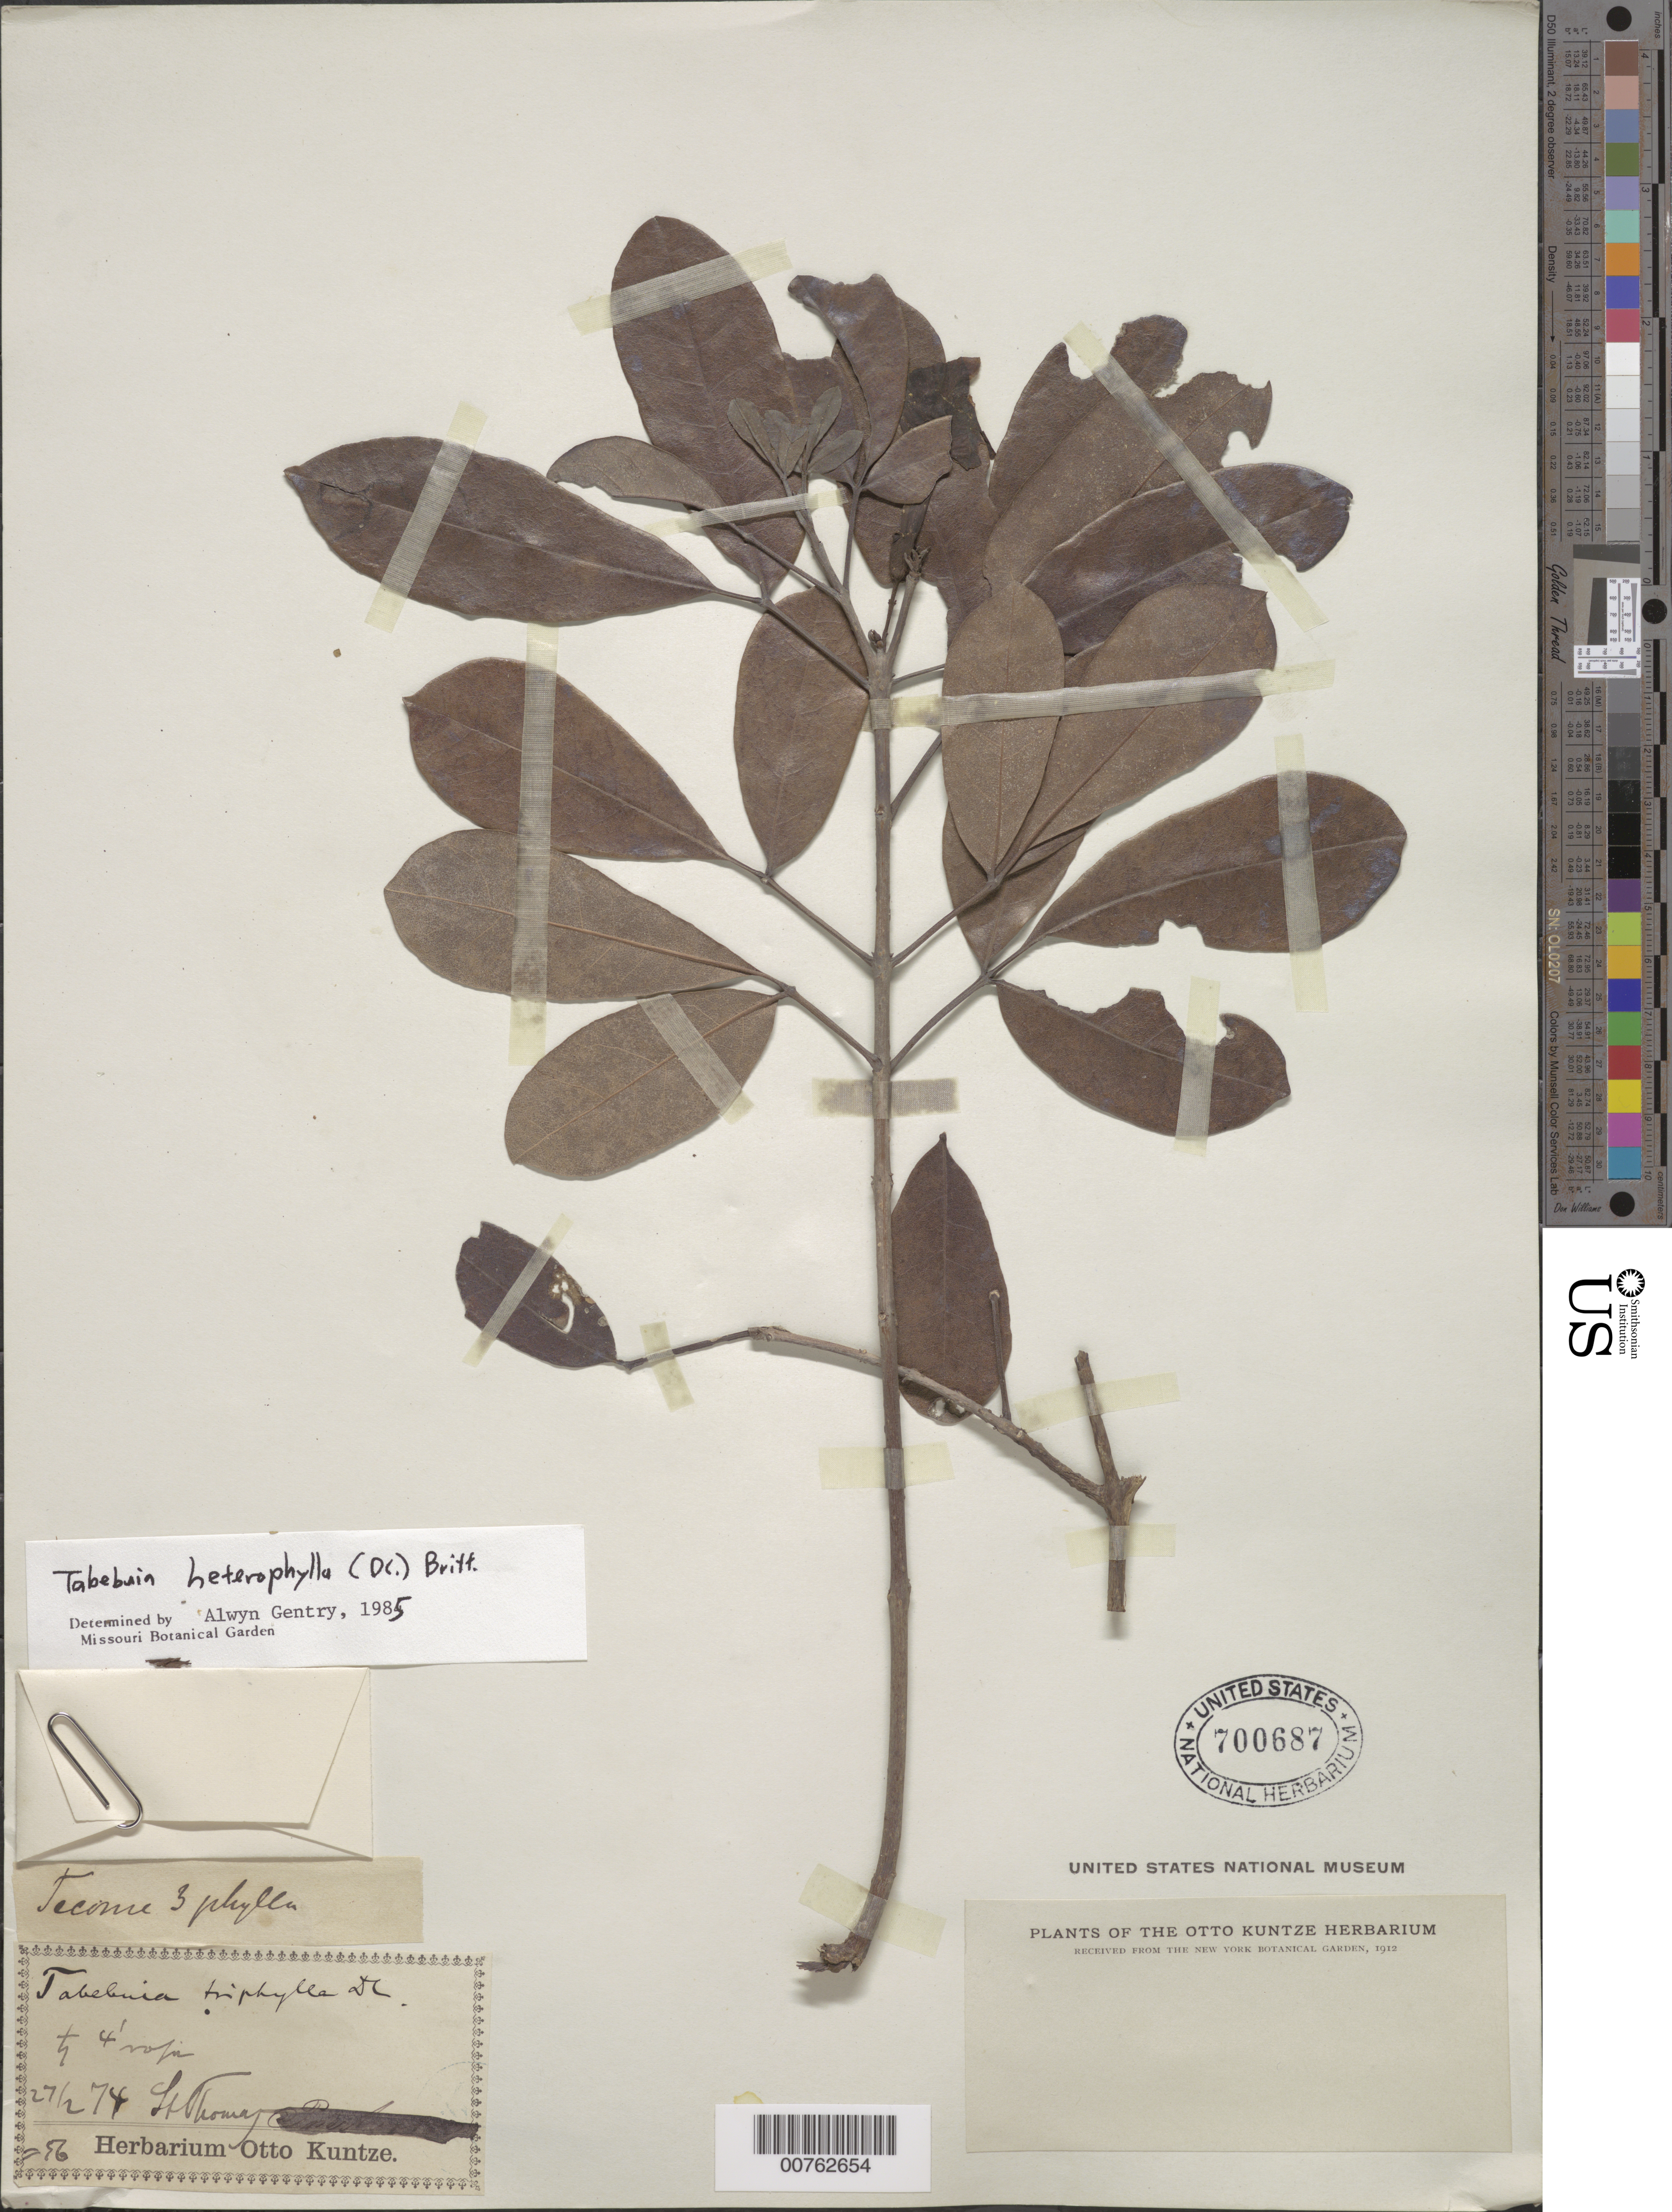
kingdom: Plantae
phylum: Tracheophyta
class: Magnoliopsida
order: Lamiales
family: Bignoniaceae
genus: Tabebuia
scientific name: Tabebuia heterophylla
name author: (DC.) Britton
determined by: Gentry, A. H.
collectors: C.E.O. Kuntze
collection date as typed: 1874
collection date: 1874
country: U.S. Virgin Islands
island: St. Thomas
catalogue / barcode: US 700687